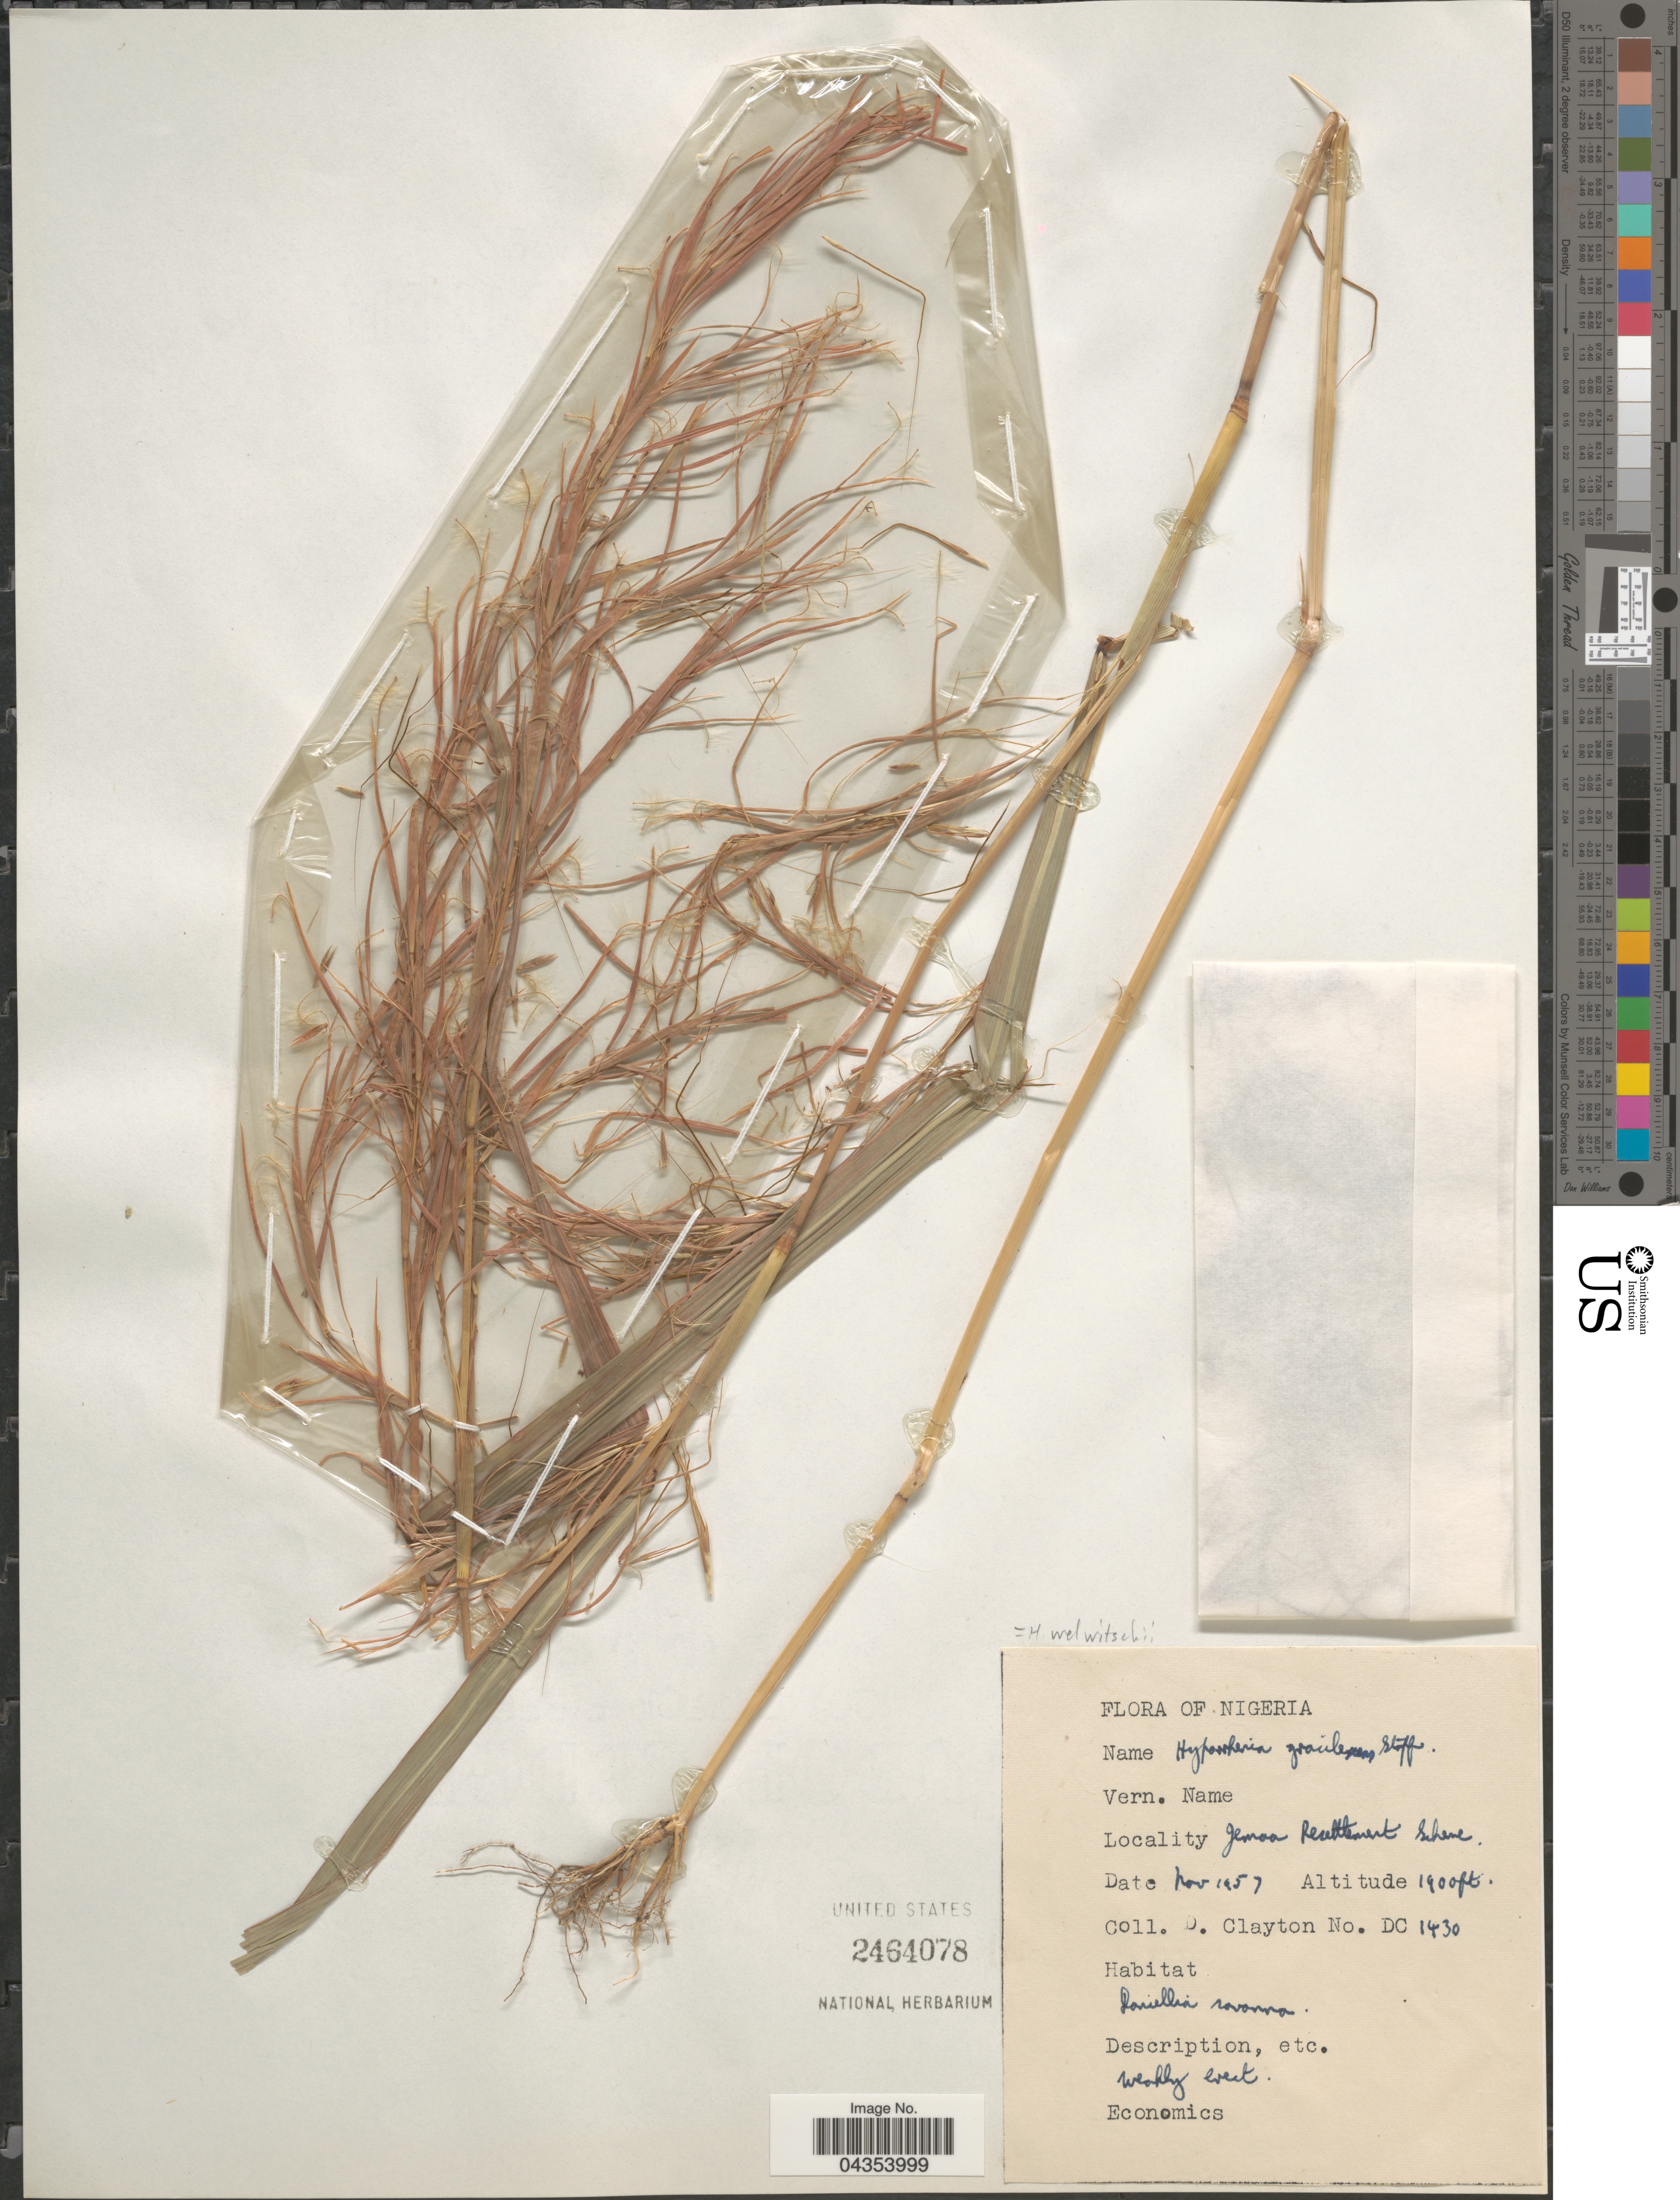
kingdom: Plantae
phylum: Tracheophyta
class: Liliopsida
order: Poales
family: Poaceae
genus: Hyparrhenia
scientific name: Hyparrhenia welwitschii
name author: (Rendle) Stapf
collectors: D. Clayton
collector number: DC 1430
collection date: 1957-11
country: Nigeria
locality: Jemoa Resettlement Scheme.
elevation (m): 579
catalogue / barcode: US 2464078